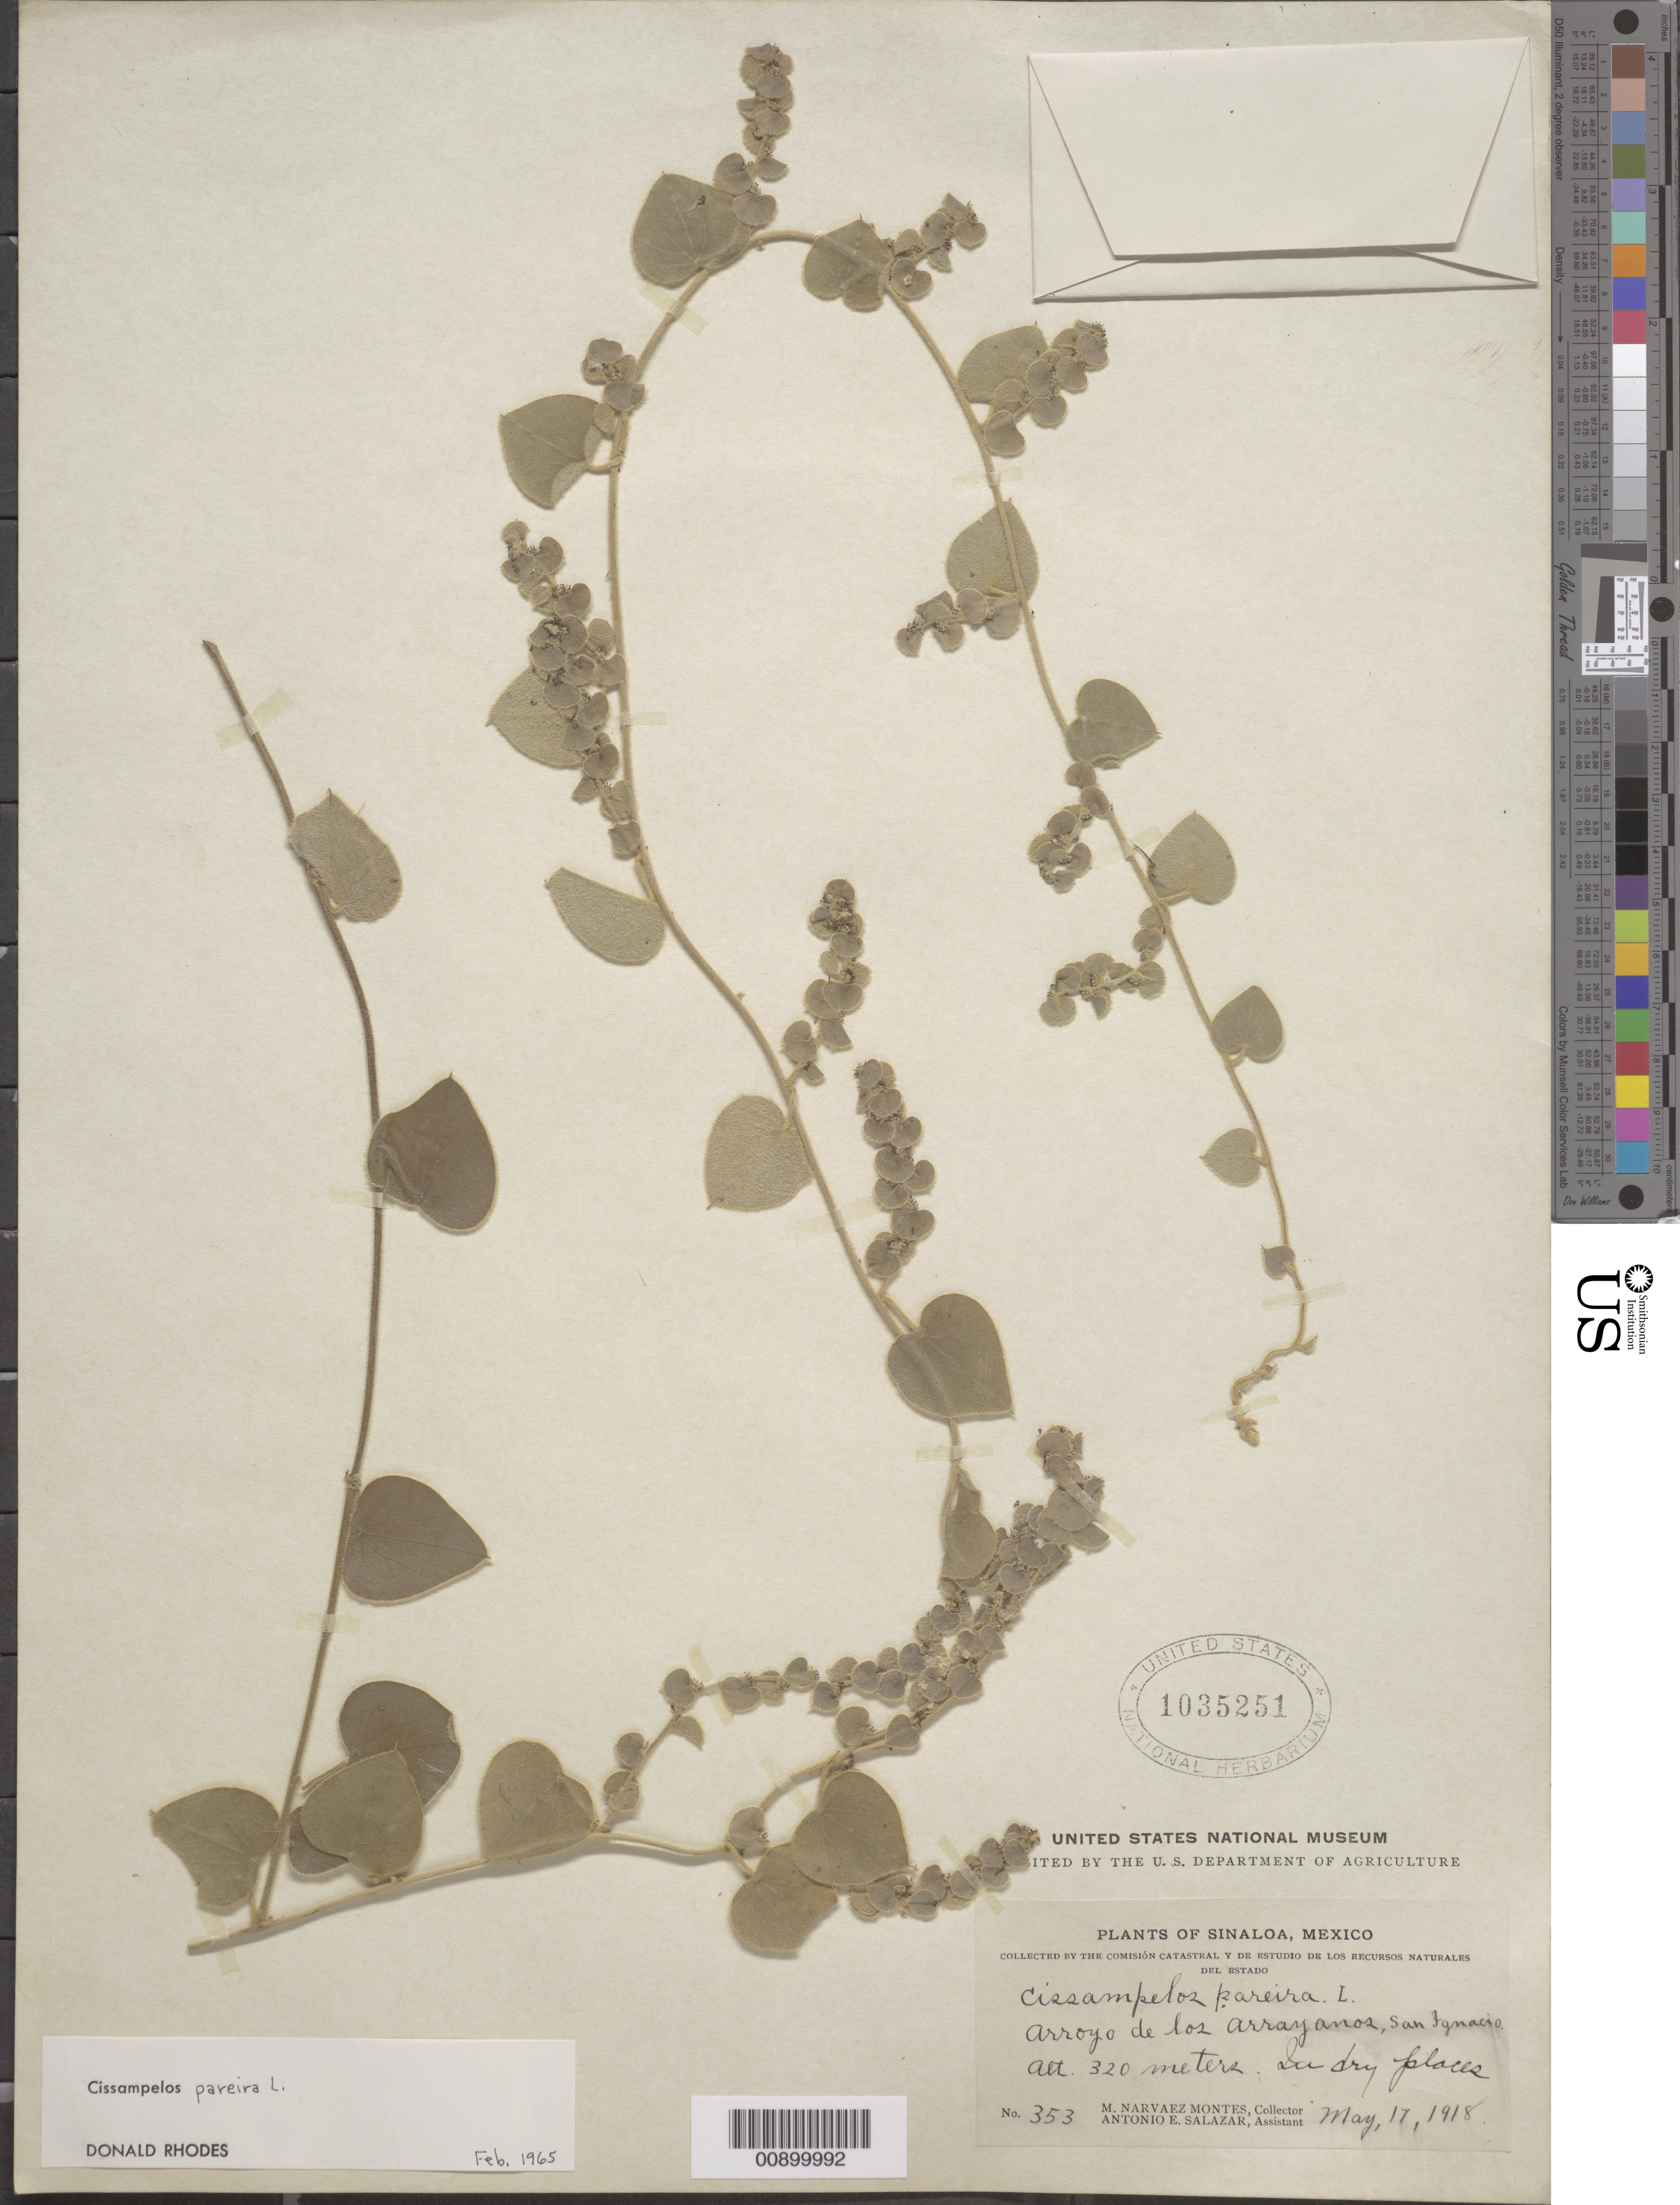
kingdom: Plantae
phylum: Tracheophyta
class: Magnoliopsida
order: Ranunculales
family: Menispermaceae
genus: Cissampelos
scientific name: Cissampelos pareira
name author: L.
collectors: M. Narvaez-Montes & A. E. Salazar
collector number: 353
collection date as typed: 17 May 1918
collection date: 1918-05-17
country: Mexico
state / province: Sinaloa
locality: Arroyo de los Arrayanos, San Ignacio, Sinaloa.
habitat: In dry places.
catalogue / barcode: US 1035251